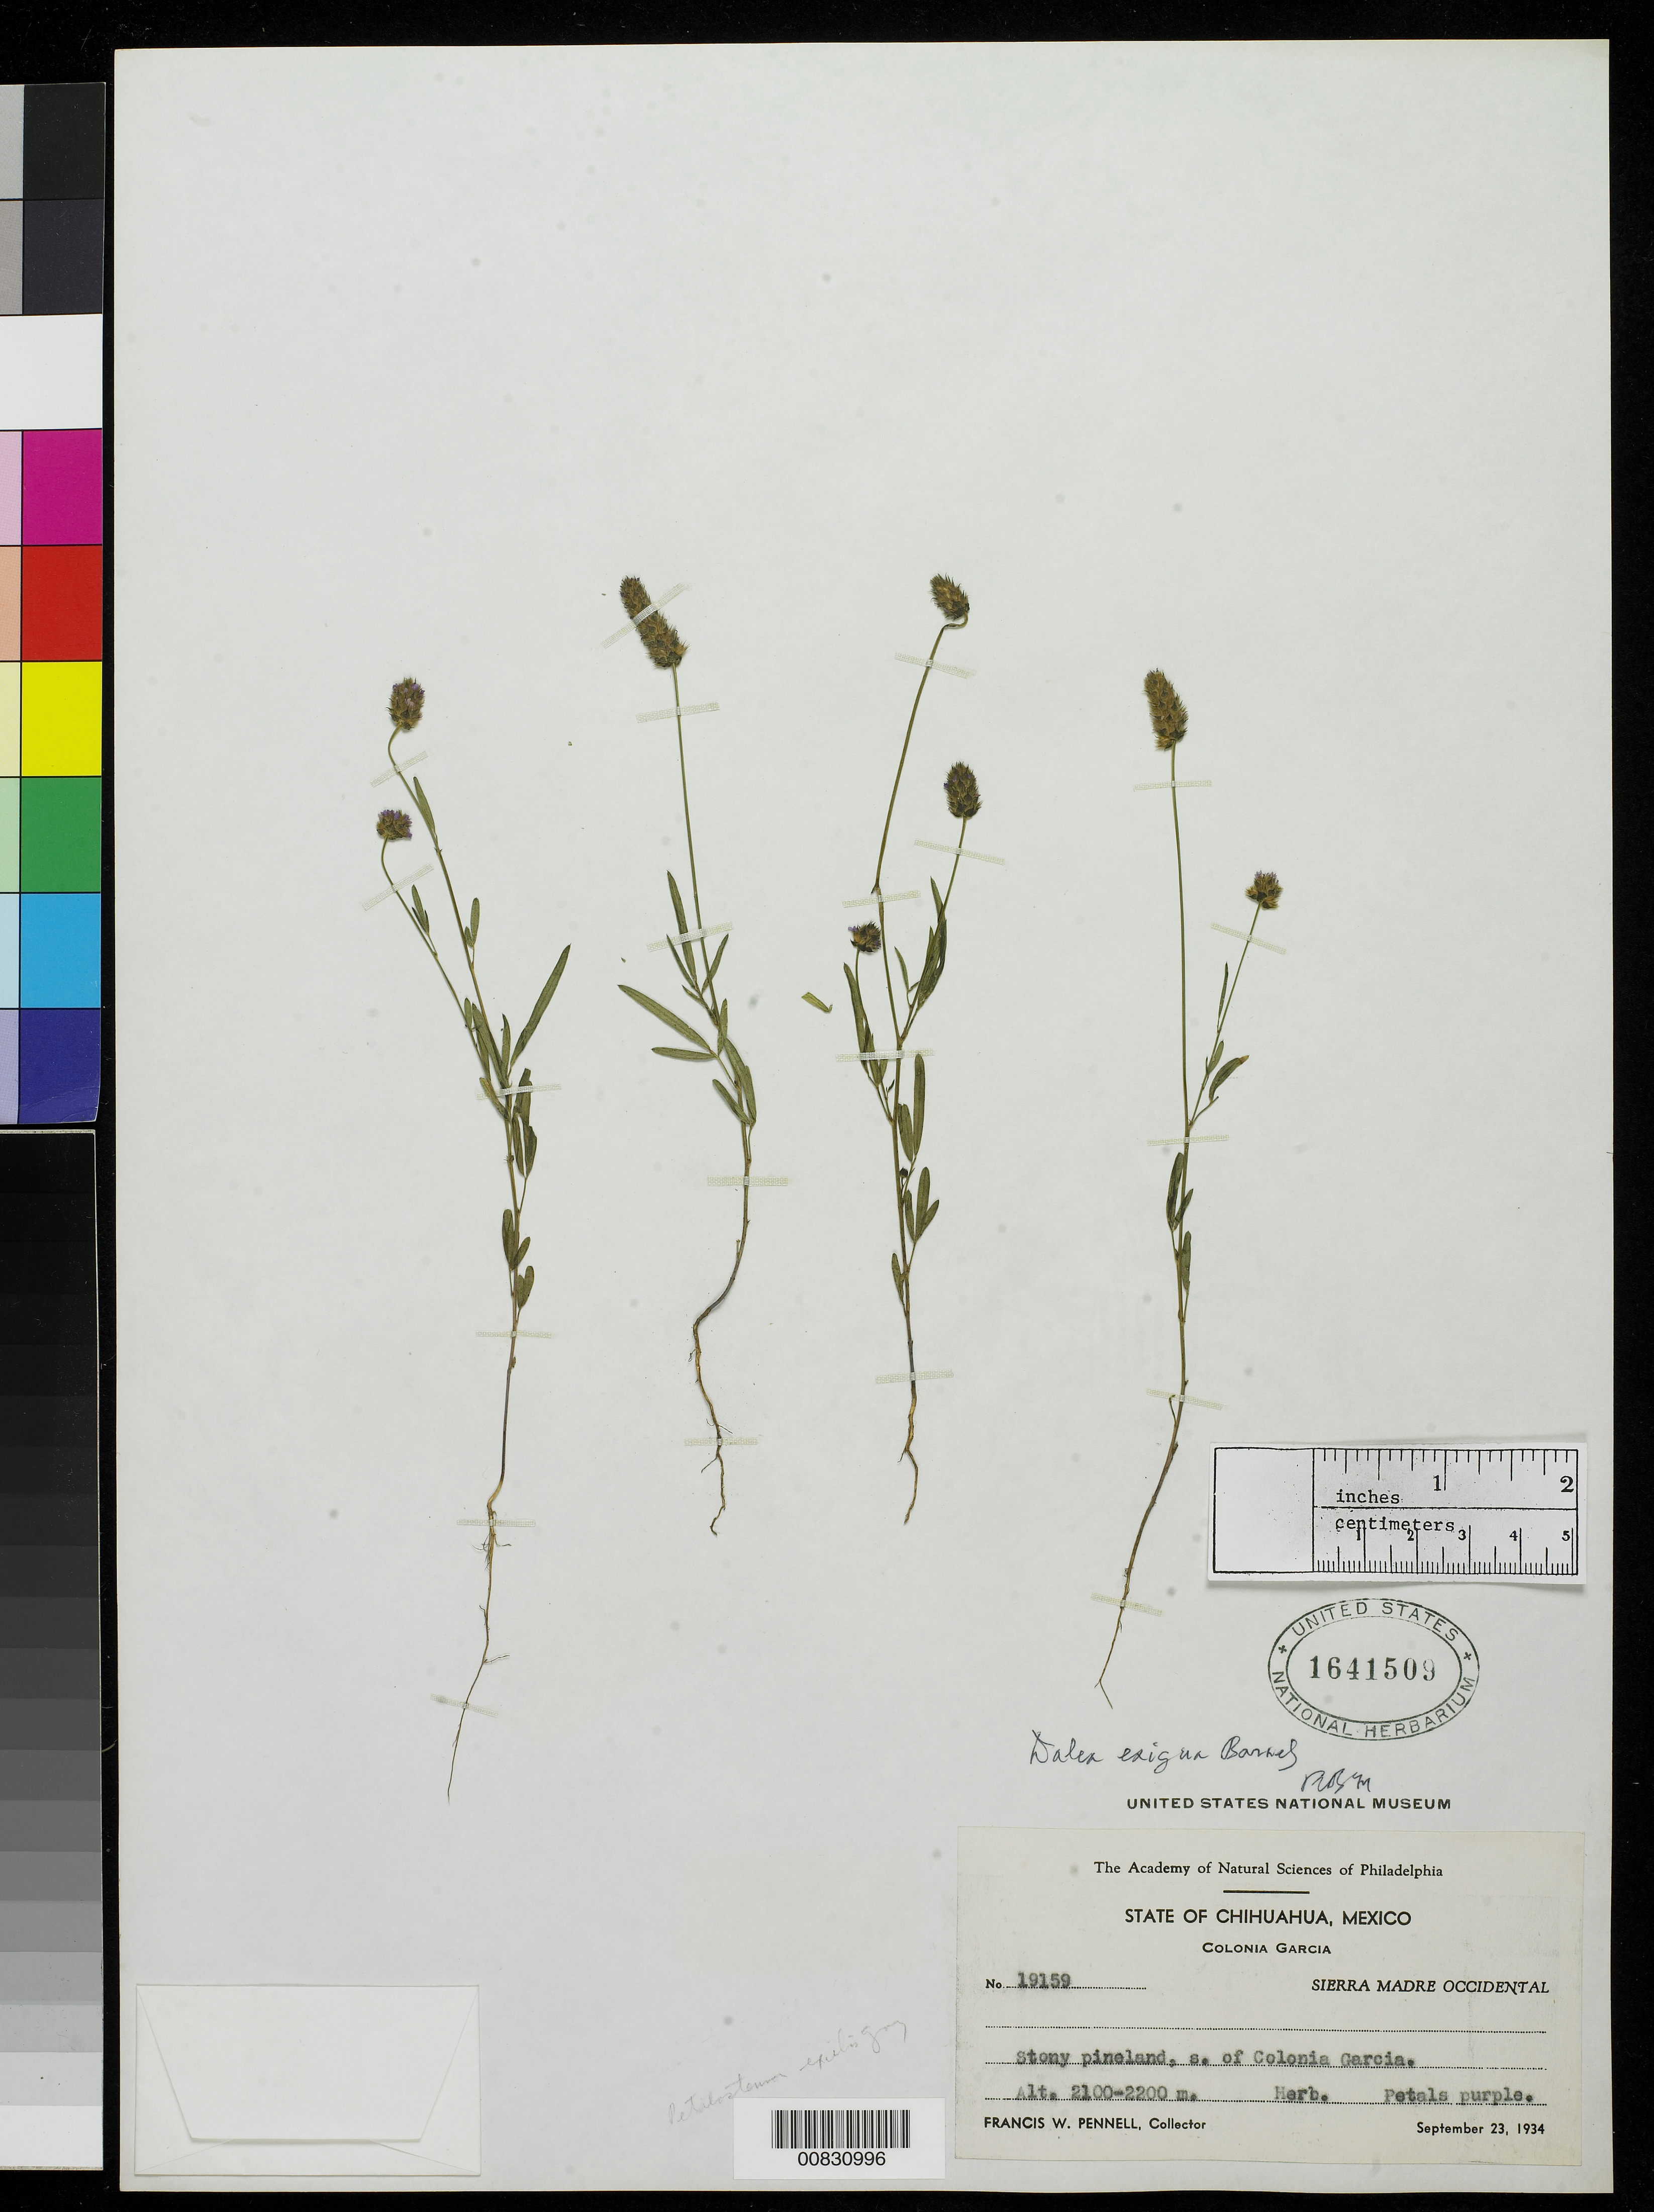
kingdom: Plantae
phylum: Tracheophyta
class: Magnoliopsida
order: Fabales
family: Fabaceae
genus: Dalea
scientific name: Dalea exigua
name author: Barneby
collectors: F. W. Pennell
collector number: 19159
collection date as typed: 23 Sep 1934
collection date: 1934-09-23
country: Mexico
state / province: Chihuahua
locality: S of Colonia García.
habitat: Stony pineland.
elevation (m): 2200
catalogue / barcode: US 1641509